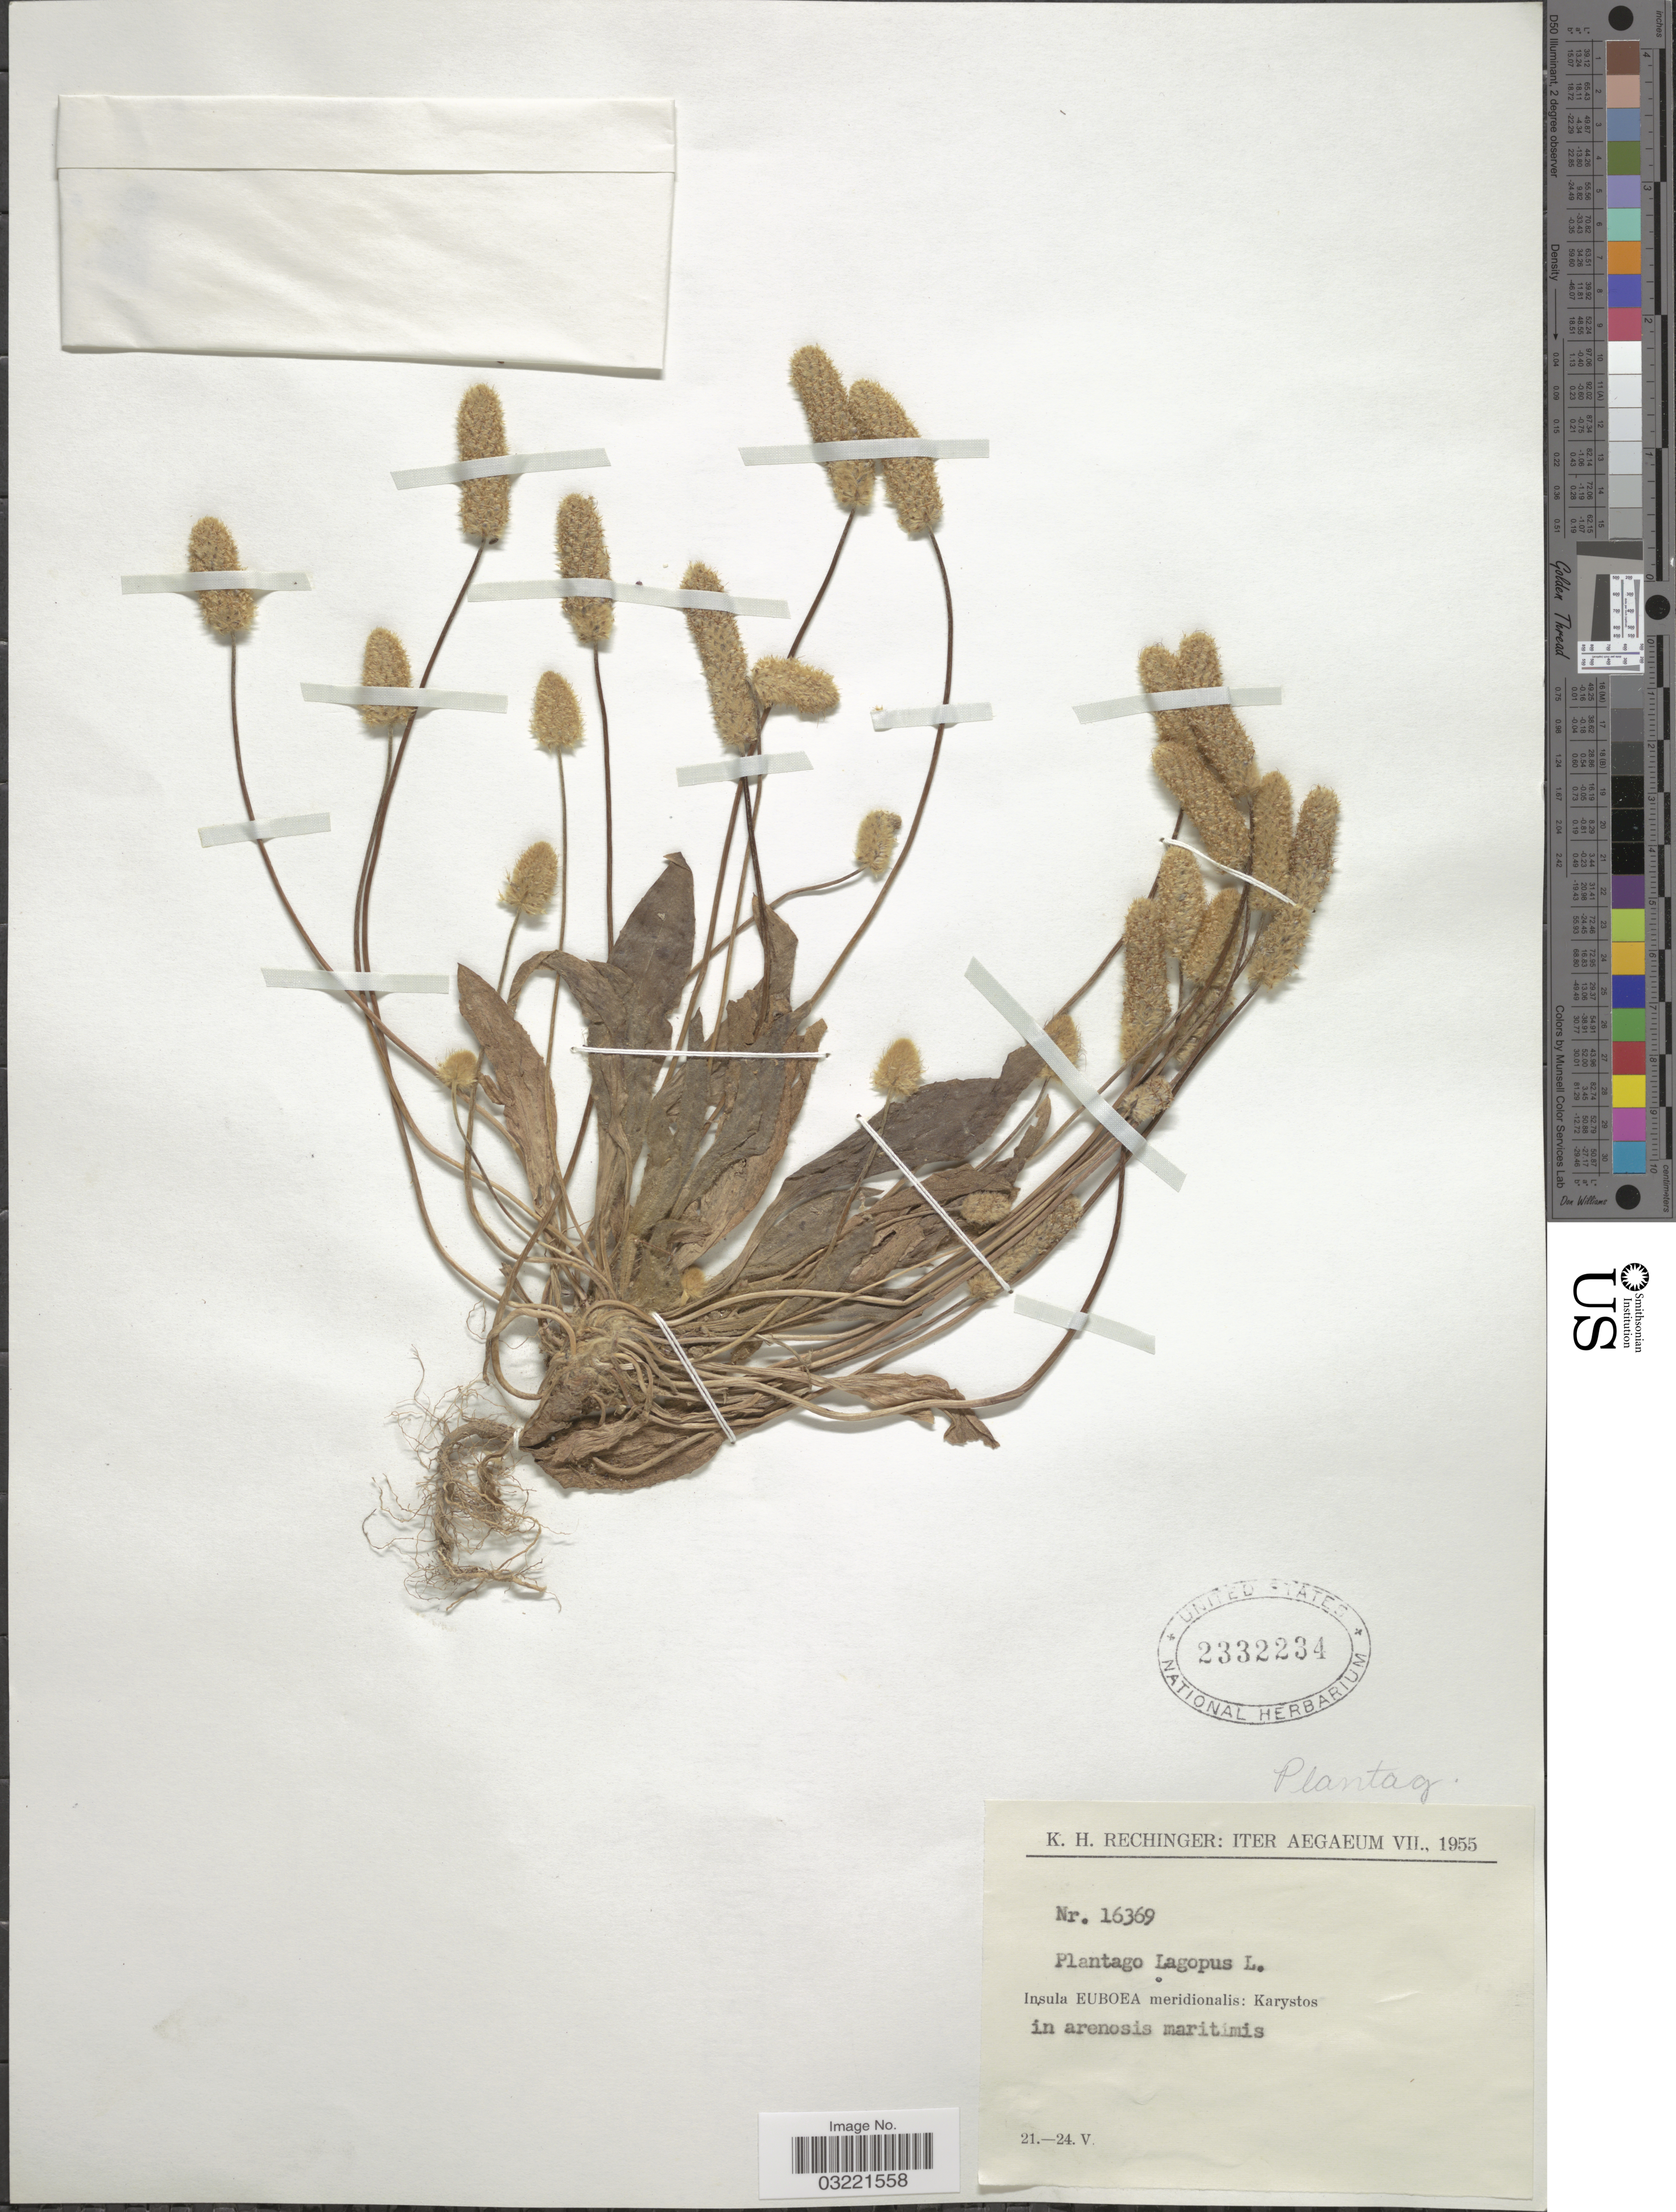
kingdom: Plantae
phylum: Tracheophyta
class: Magnoliopsida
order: Lamiales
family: Plantaginaceae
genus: Plantago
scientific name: Plantago lagopus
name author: L.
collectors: K. H. Rechinger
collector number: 16369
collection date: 1955-05-21/1955-05-24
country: Greece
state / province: Central Greece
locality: Iter Aegaeum. Insula Euboea meridionalis: Karystos.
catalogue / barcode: US 2332234